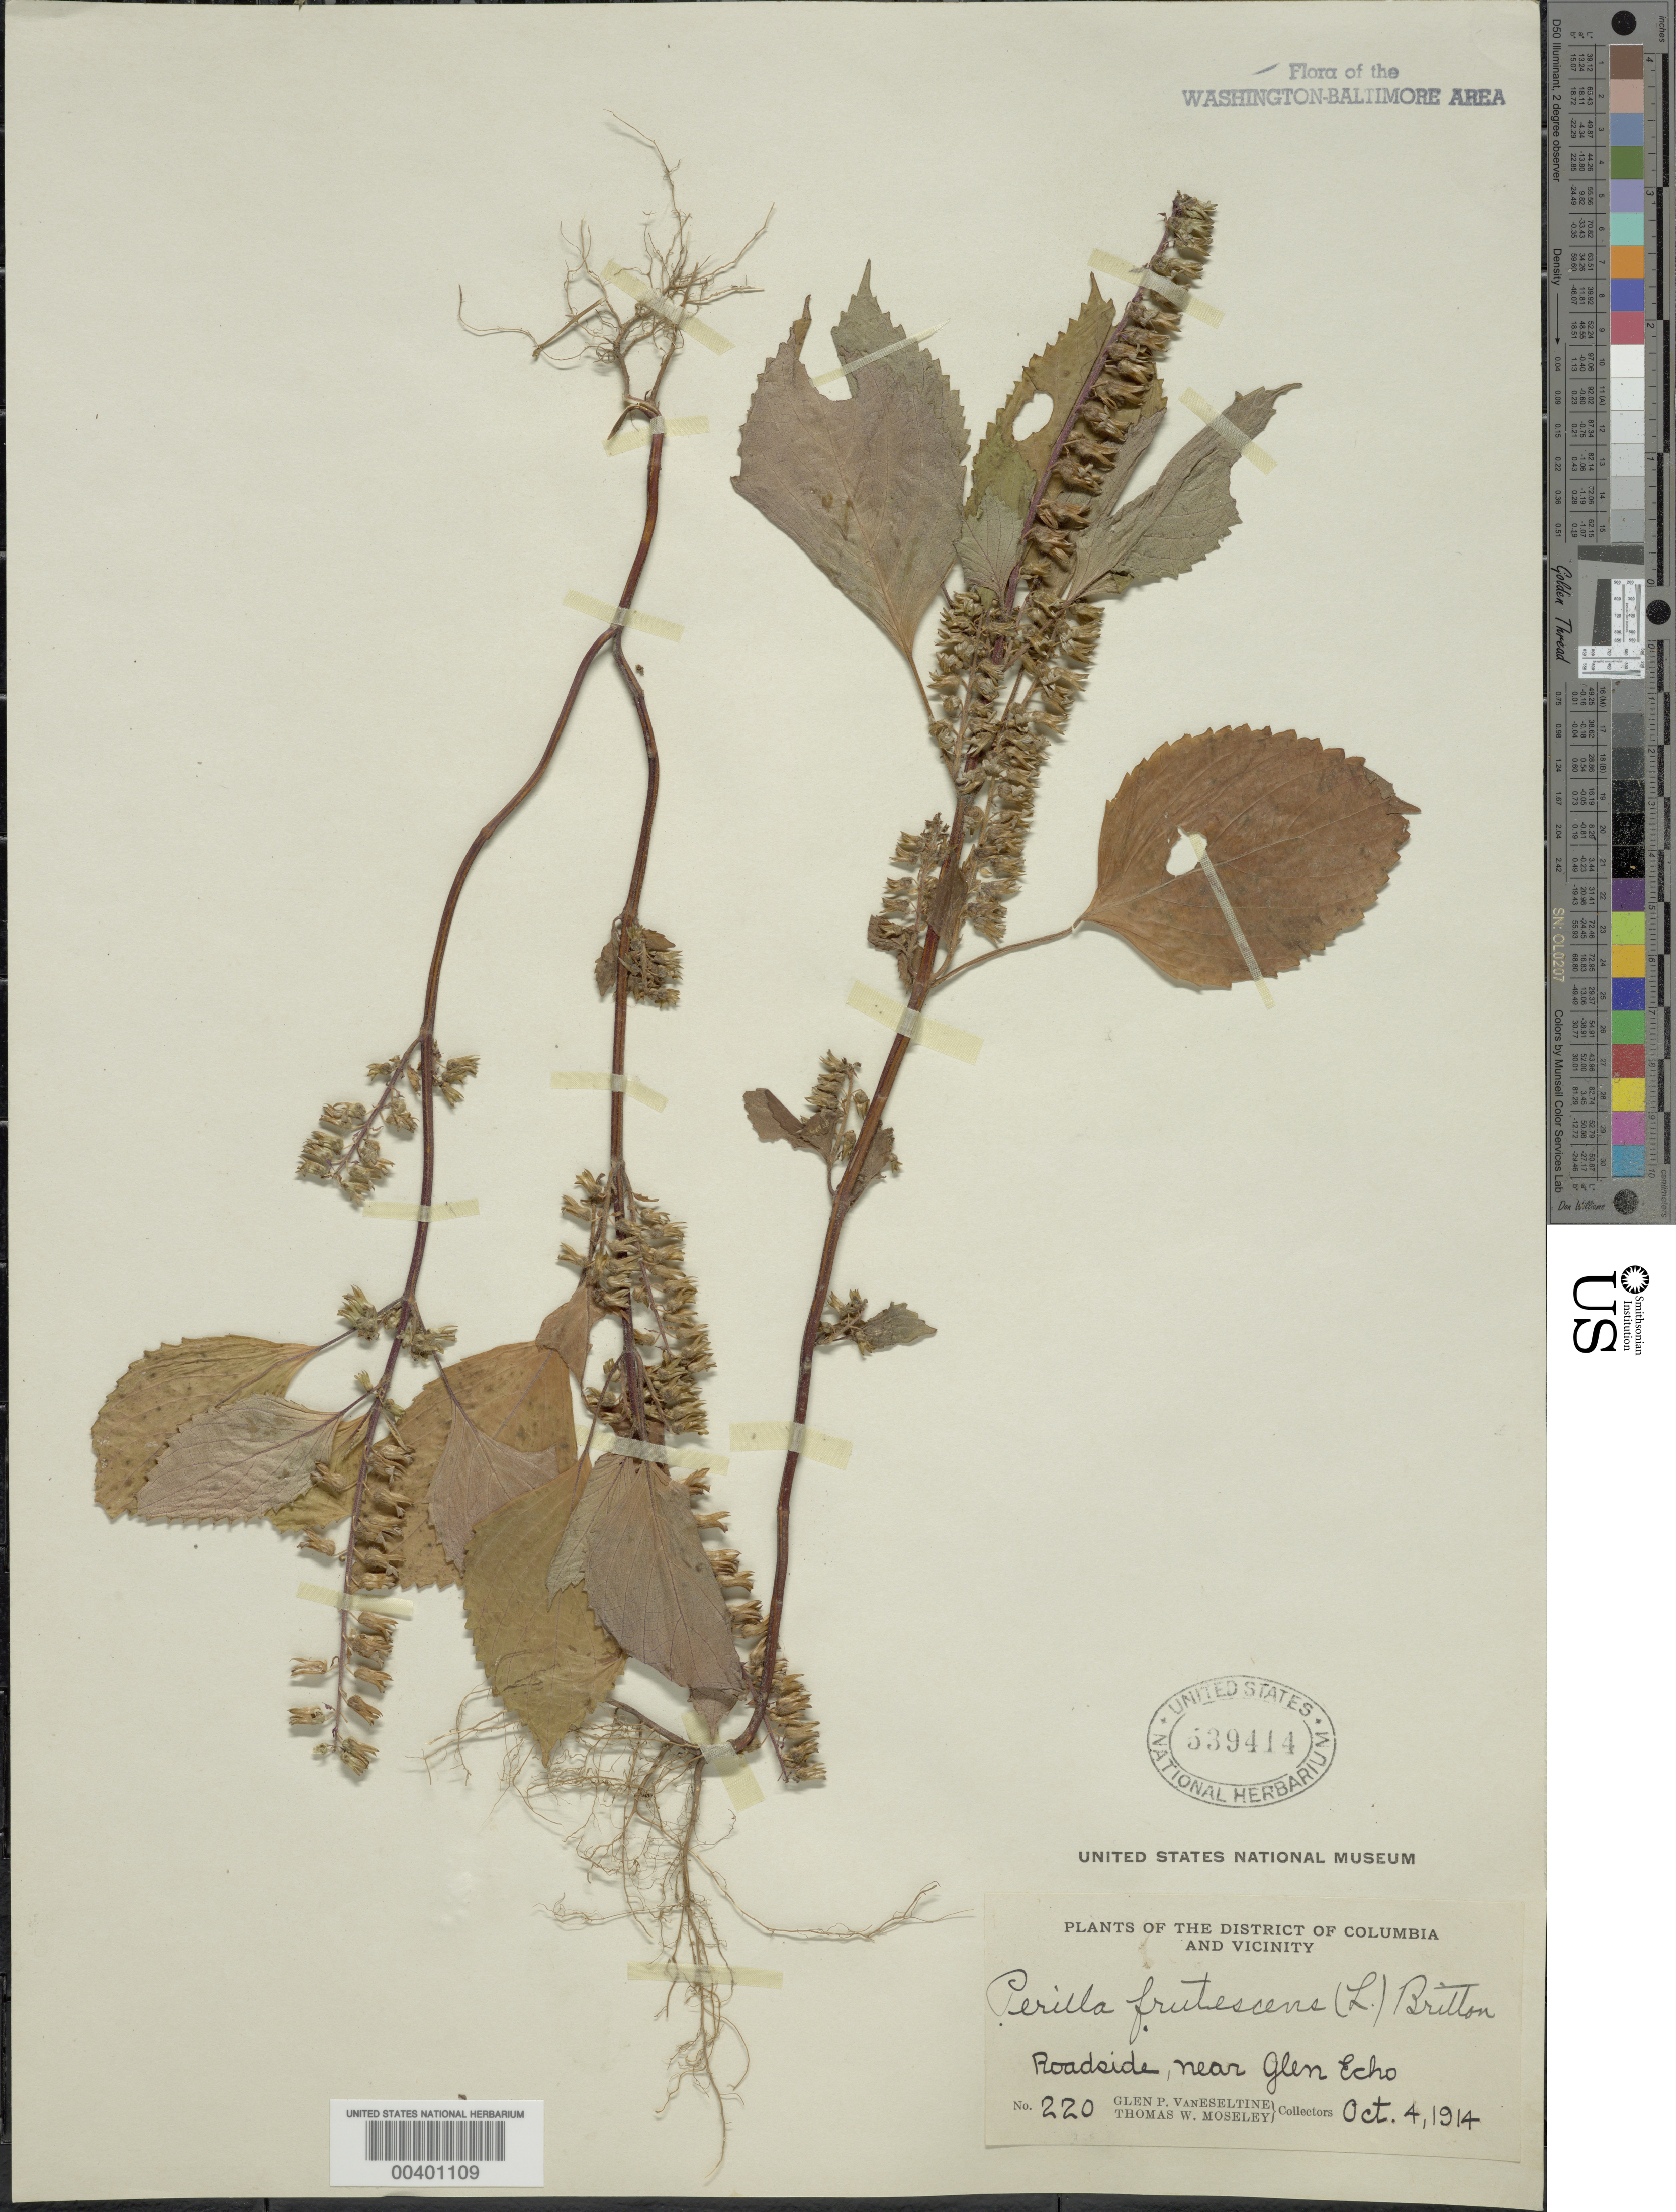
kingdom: Plantae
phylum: Tracheophyta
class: Magnoliopsida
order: Lamiales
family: Lamiaceae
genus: Perilla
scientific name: Perilla frutescens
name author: (L.) Britton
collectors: G. P. Van Eseltine & T. Moseley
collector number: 220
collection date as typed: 04 Oct 1914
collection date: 1914-10-04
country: United States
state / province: Maryland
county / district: Montgomery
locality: Near Glen Echo C. & O. Canal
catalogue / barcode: US 539414